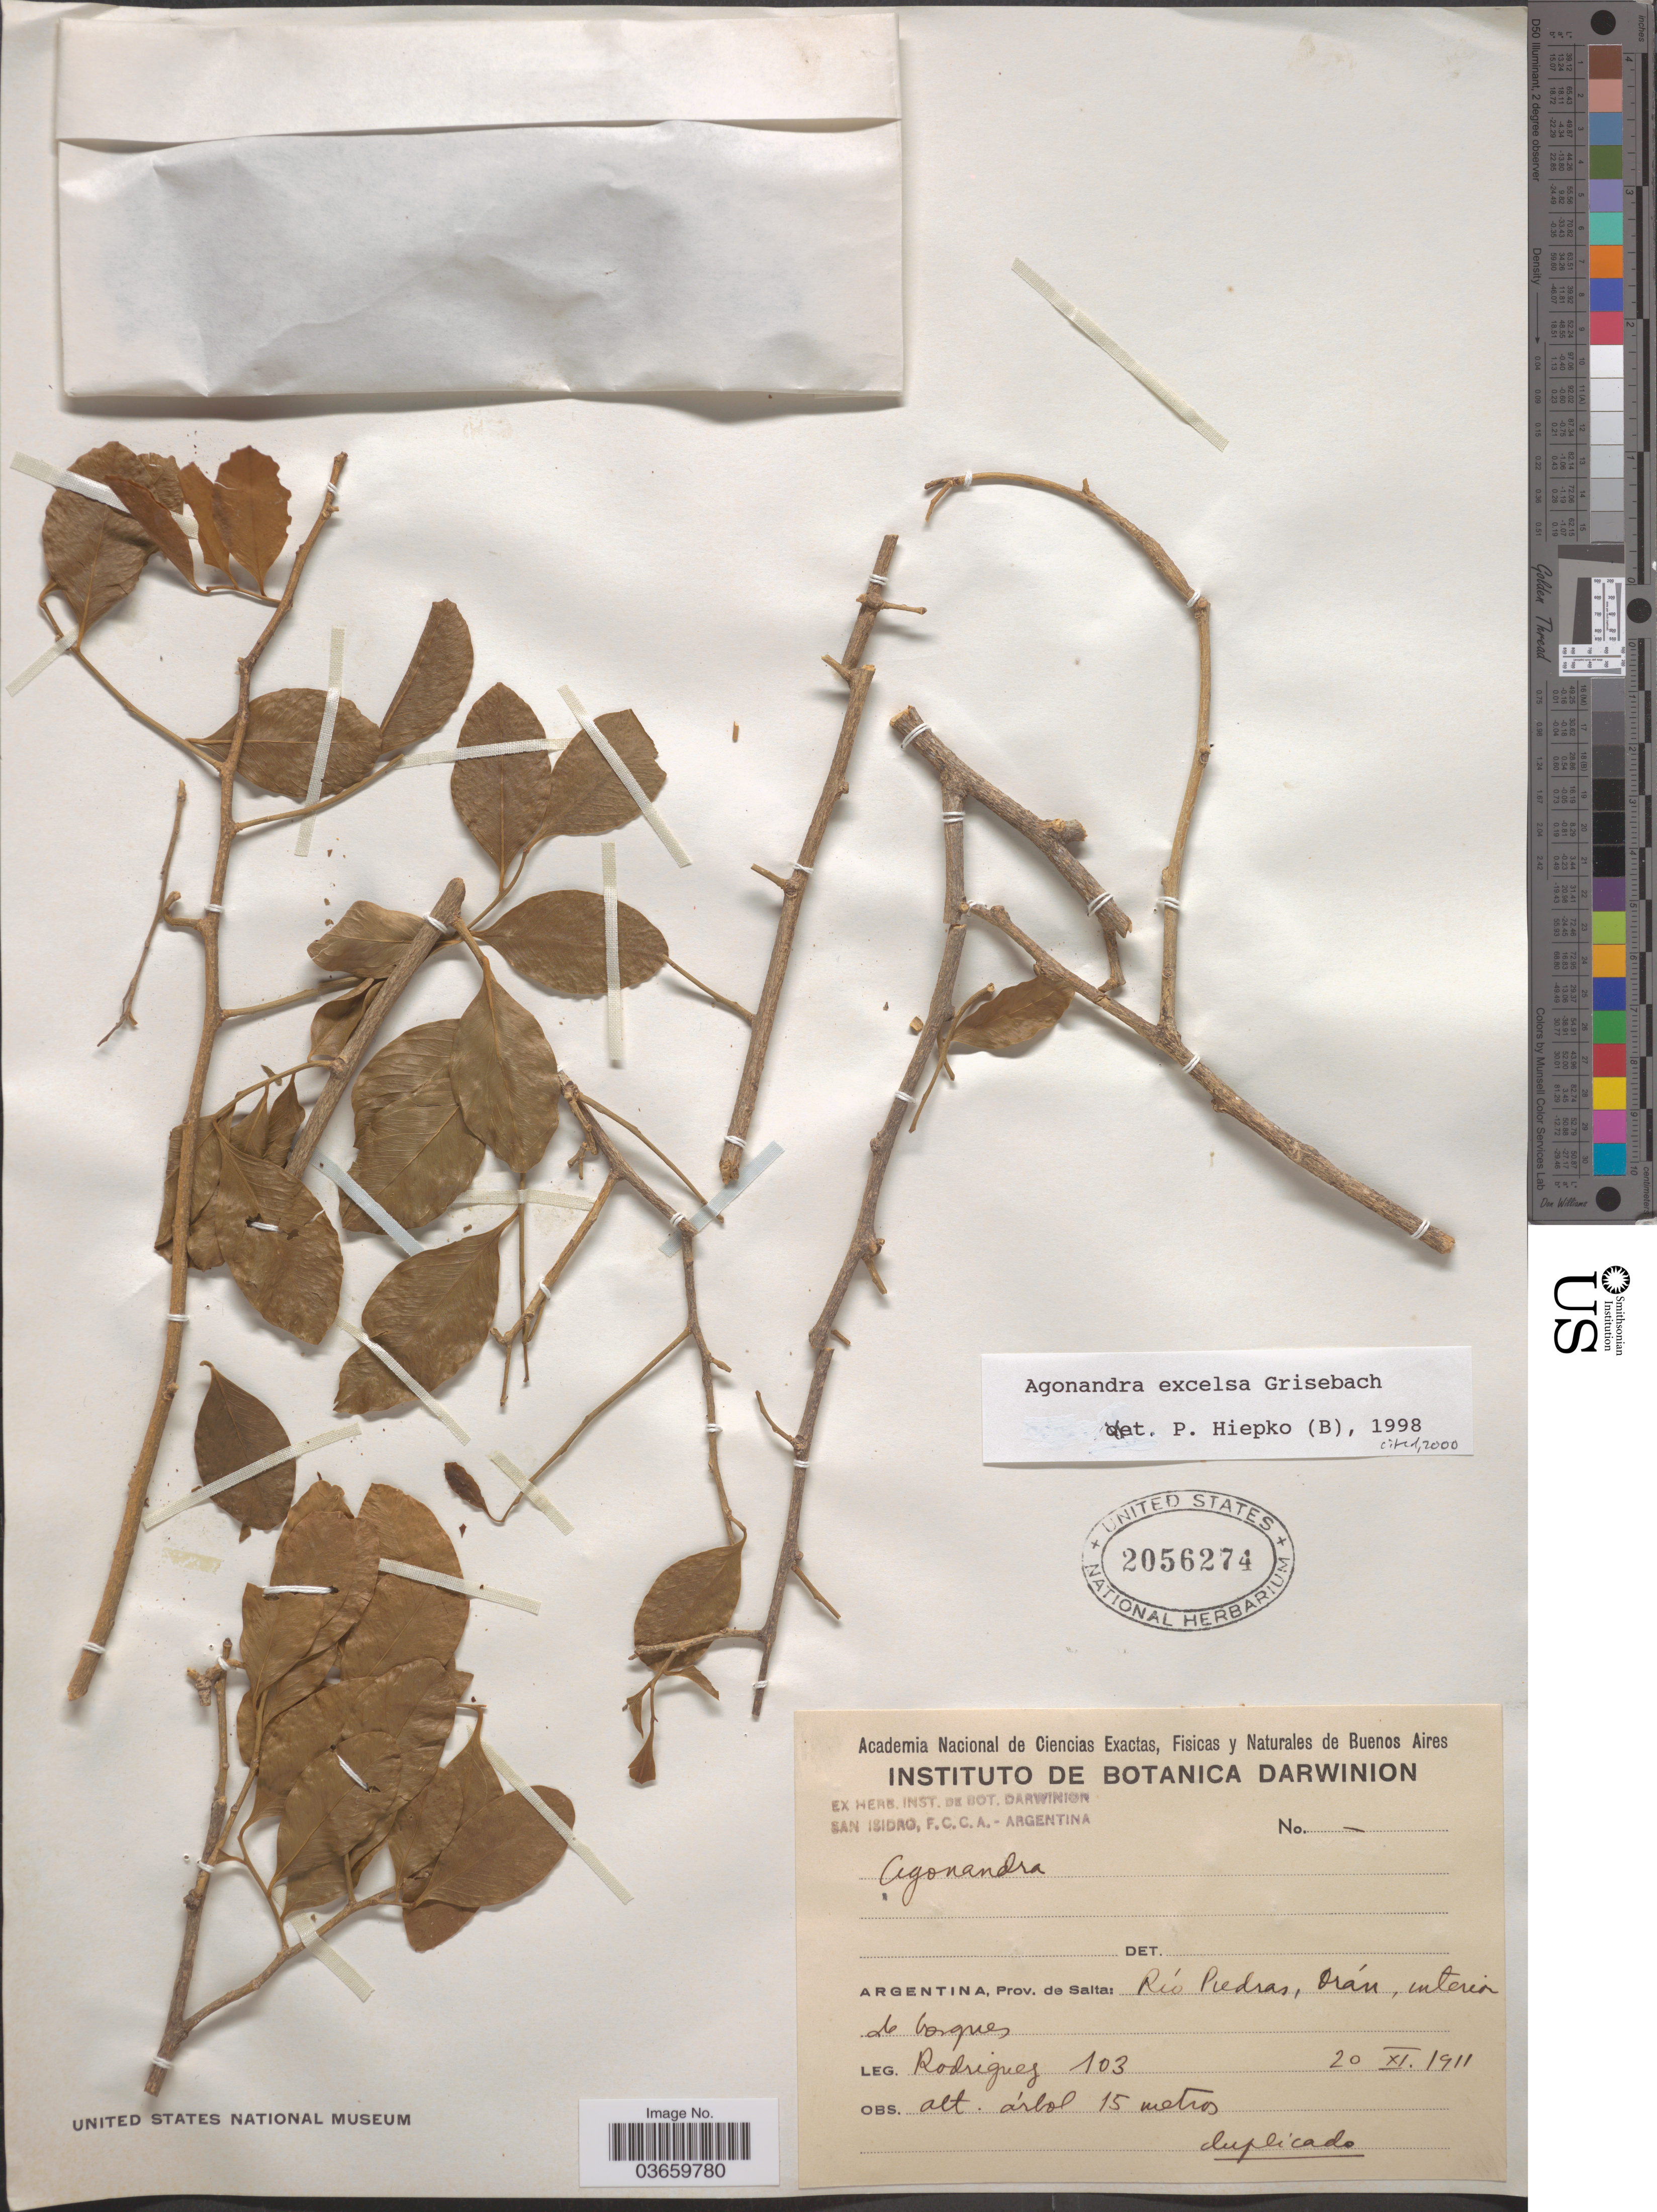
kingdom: Plantae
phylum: Tracheophyta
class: Magnoliopsida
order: Santalales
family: Opiliaceae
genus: Agonandra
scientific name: Agonandra excelsa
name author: Griseb.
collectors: Rodriguez, --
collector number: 103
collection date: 1911-11-20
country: Argentina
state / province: Salta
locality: Río Piedras, Orán.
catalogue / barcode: US 2056274